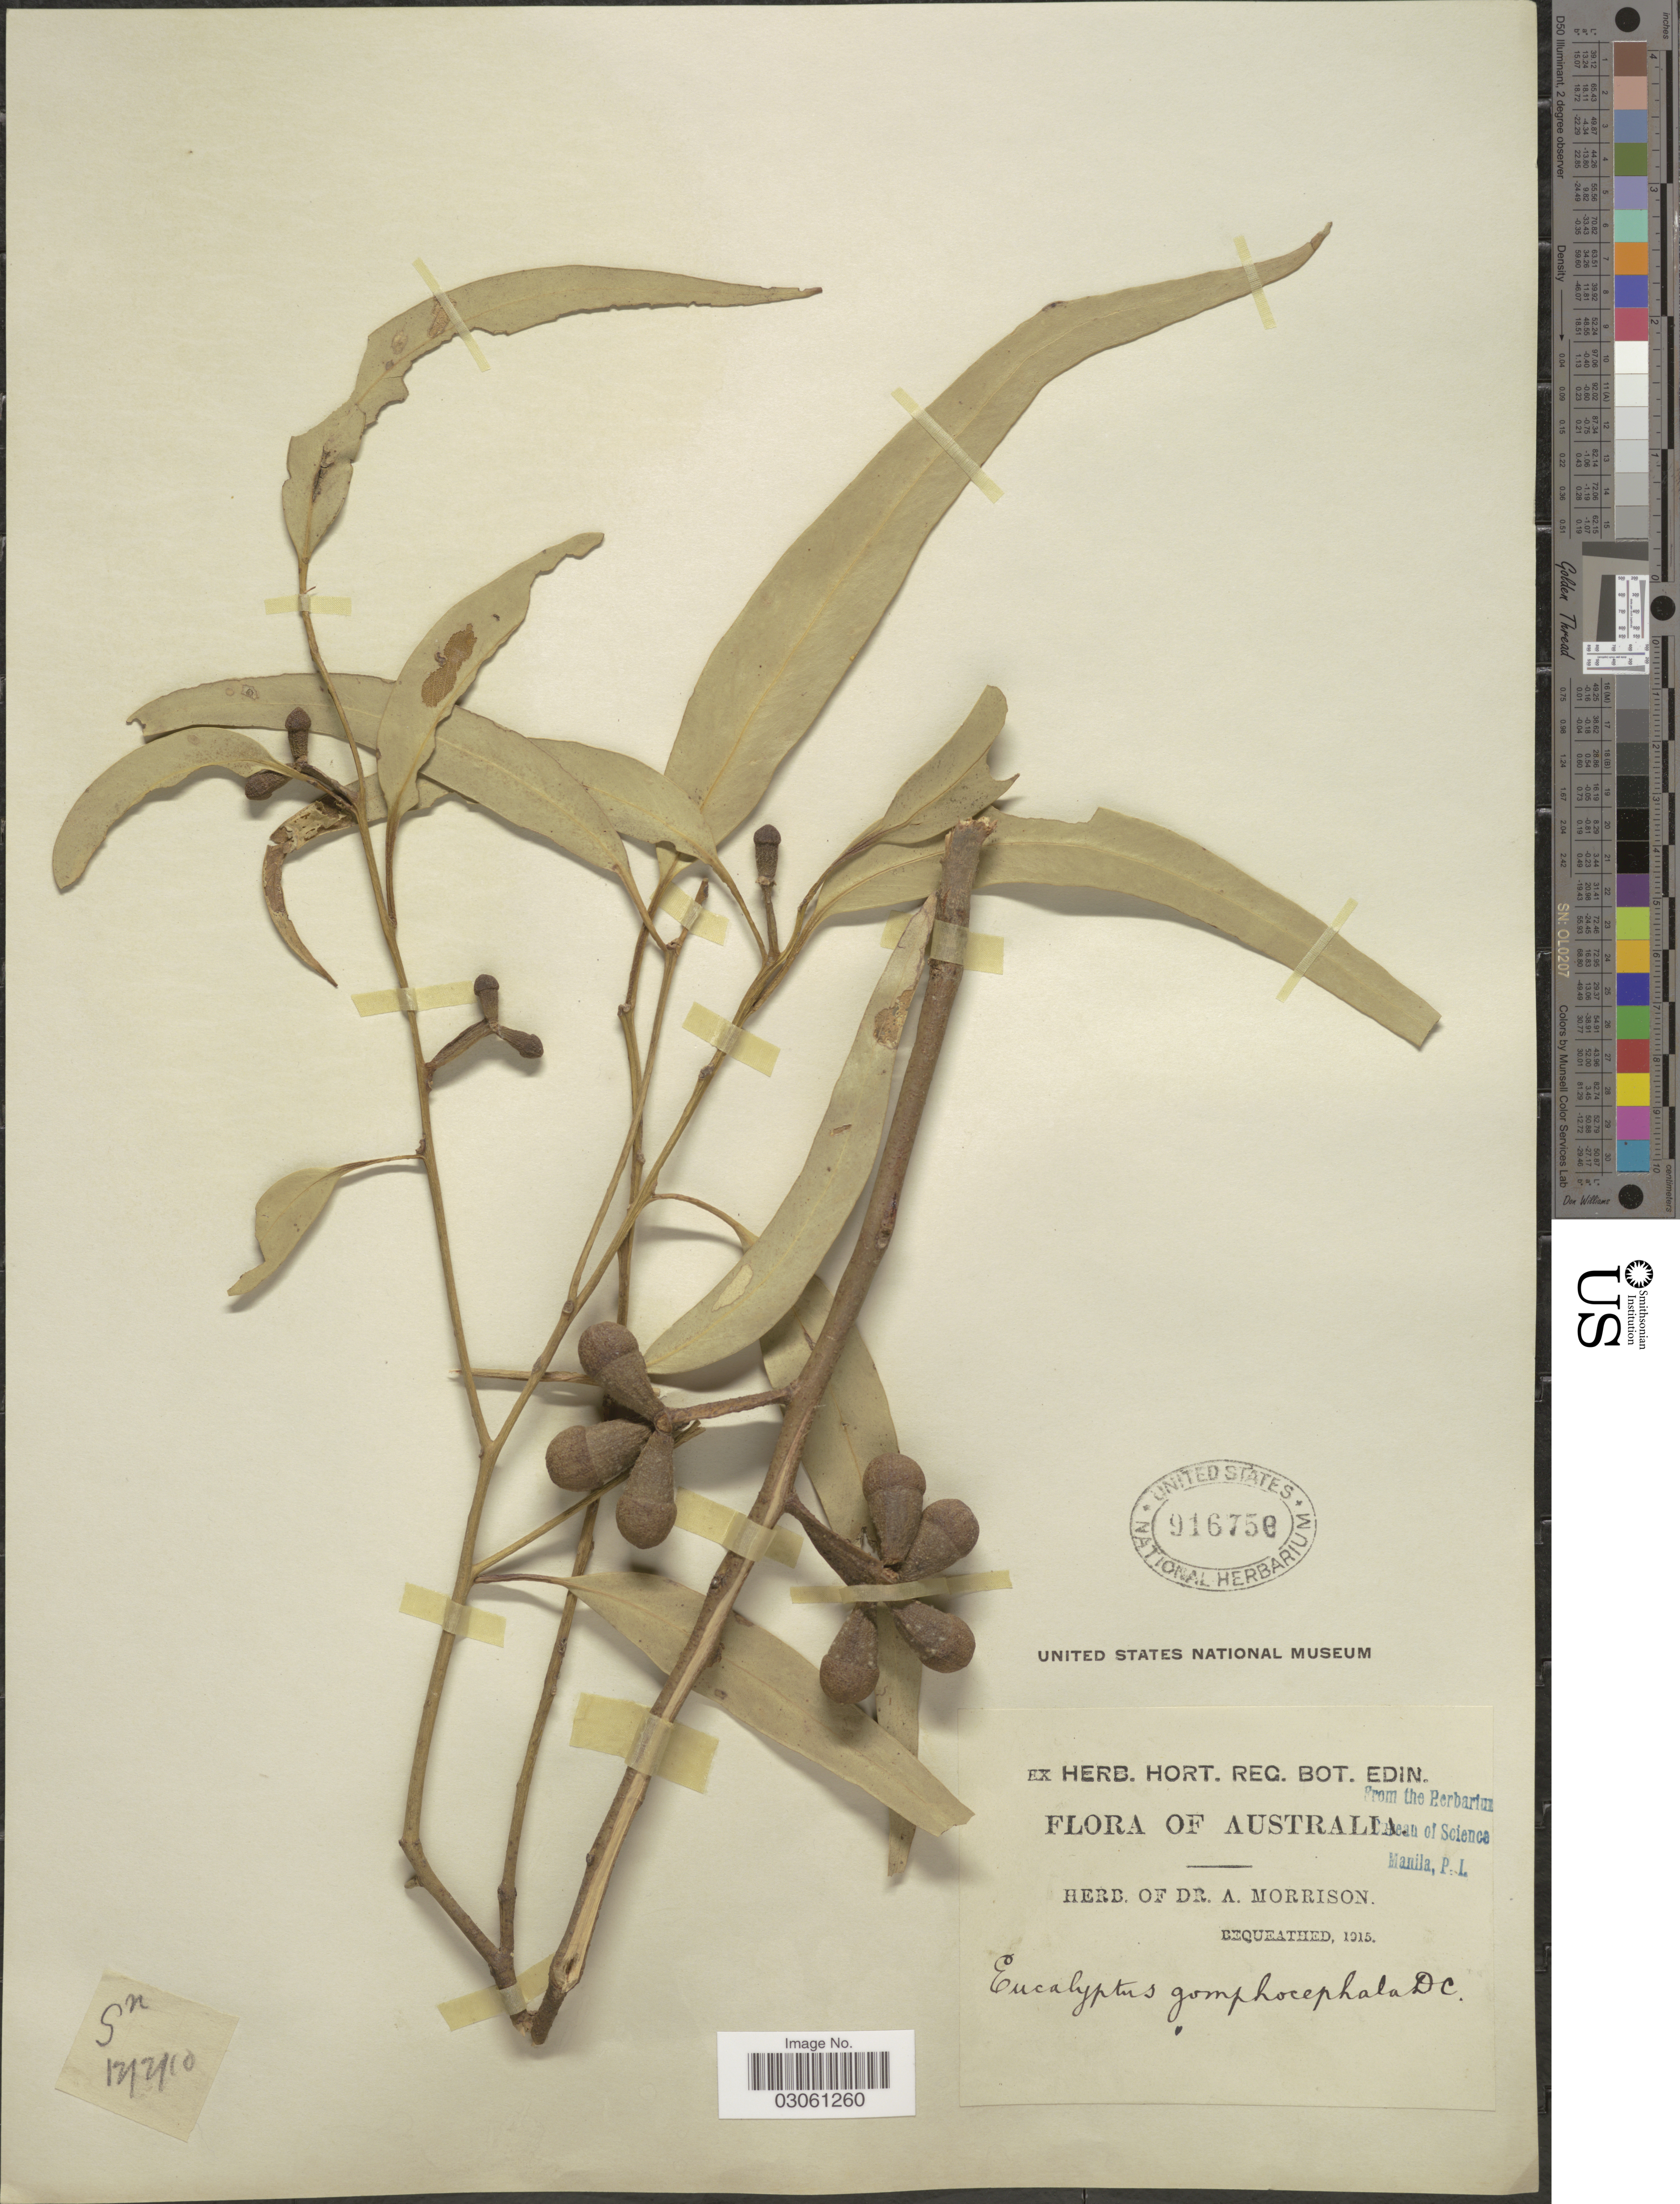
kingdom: Plantae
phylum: Tracheophyta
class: Magnoliopsida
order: Myrtales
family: Myrtaceae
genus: Eucalyptus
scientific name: Eucalyptus gomphocephala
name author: DC.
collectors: ex herb. Dr. A. Morrison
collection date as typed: Transcribed d/m/y: 12/12/10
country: Australia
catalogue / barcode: US 916750